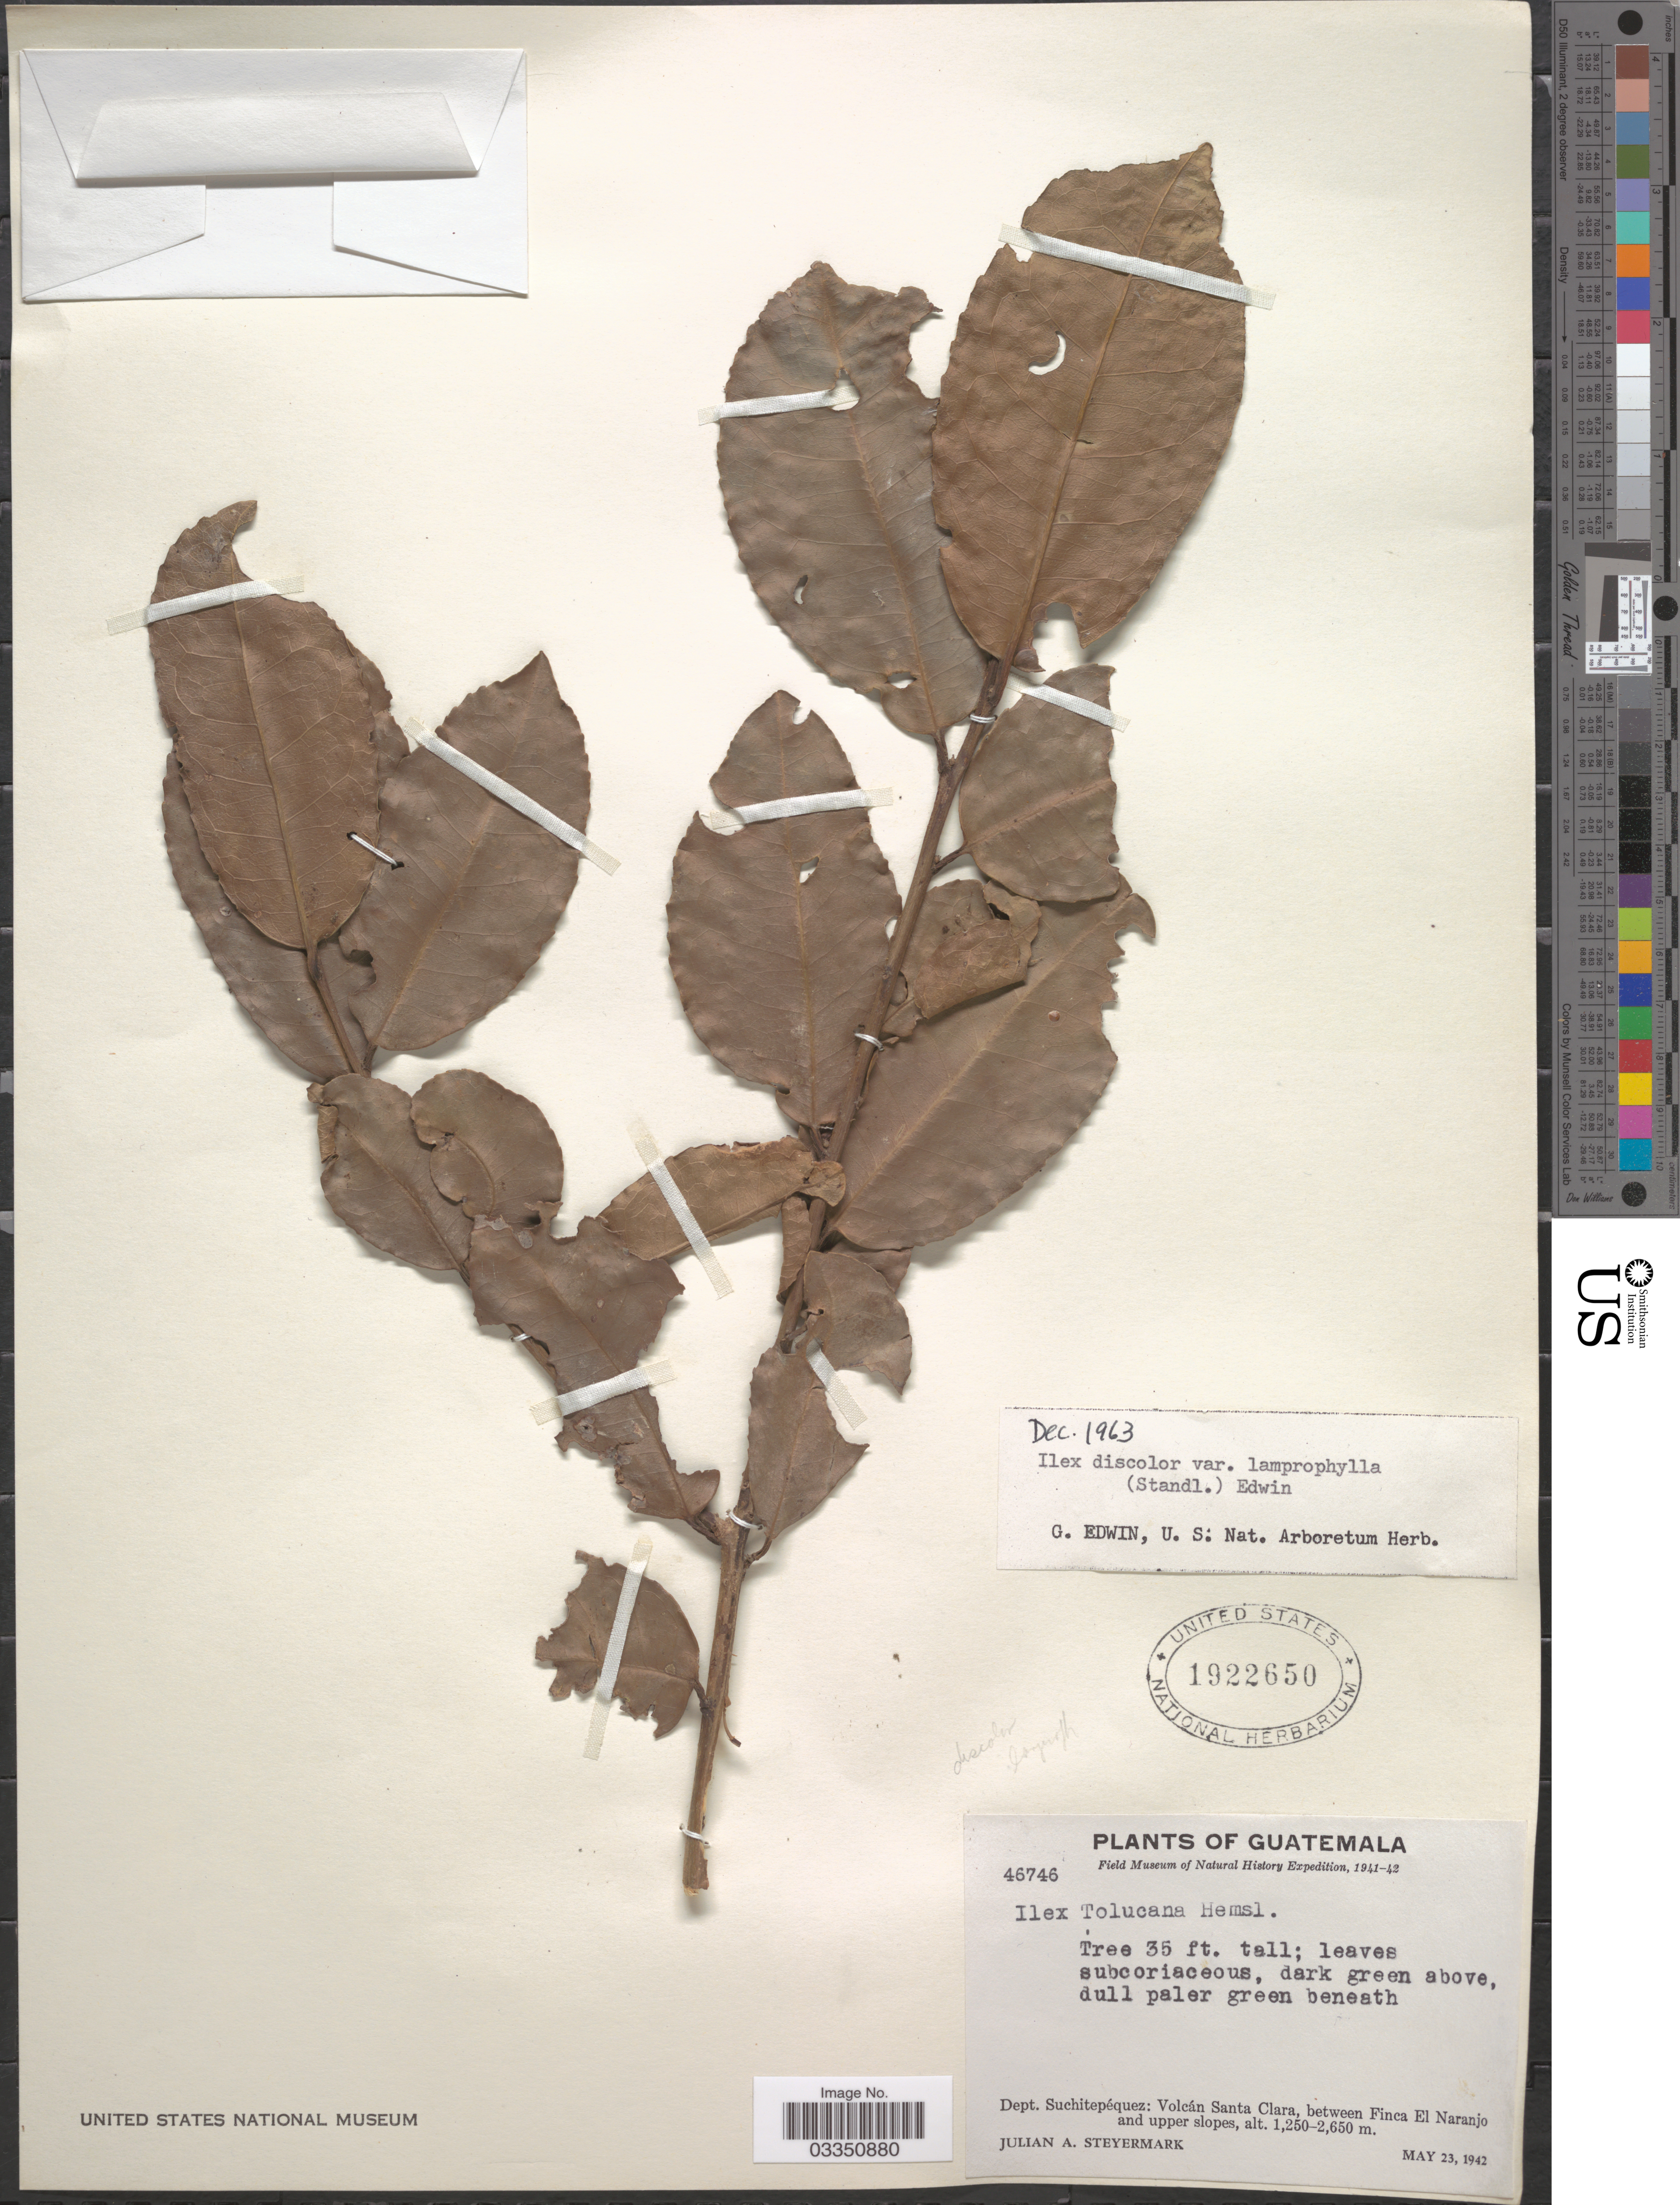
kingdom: Plantae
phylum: Tracheophyta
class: Magnoliopsida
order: Aquifoliales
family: Aquifoliaceae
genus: Ilex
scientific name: Ilex discolor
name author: Hemsl.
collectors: J. Steyermark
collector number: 46746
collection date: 1942-05-23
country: Guatemala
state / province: Suchitepéquez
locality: Dept. Suchitepéquez: Volcán Santa Clara, between Finca El Naranjo and upper slopes.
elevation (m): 1250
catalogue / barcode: US 1922650